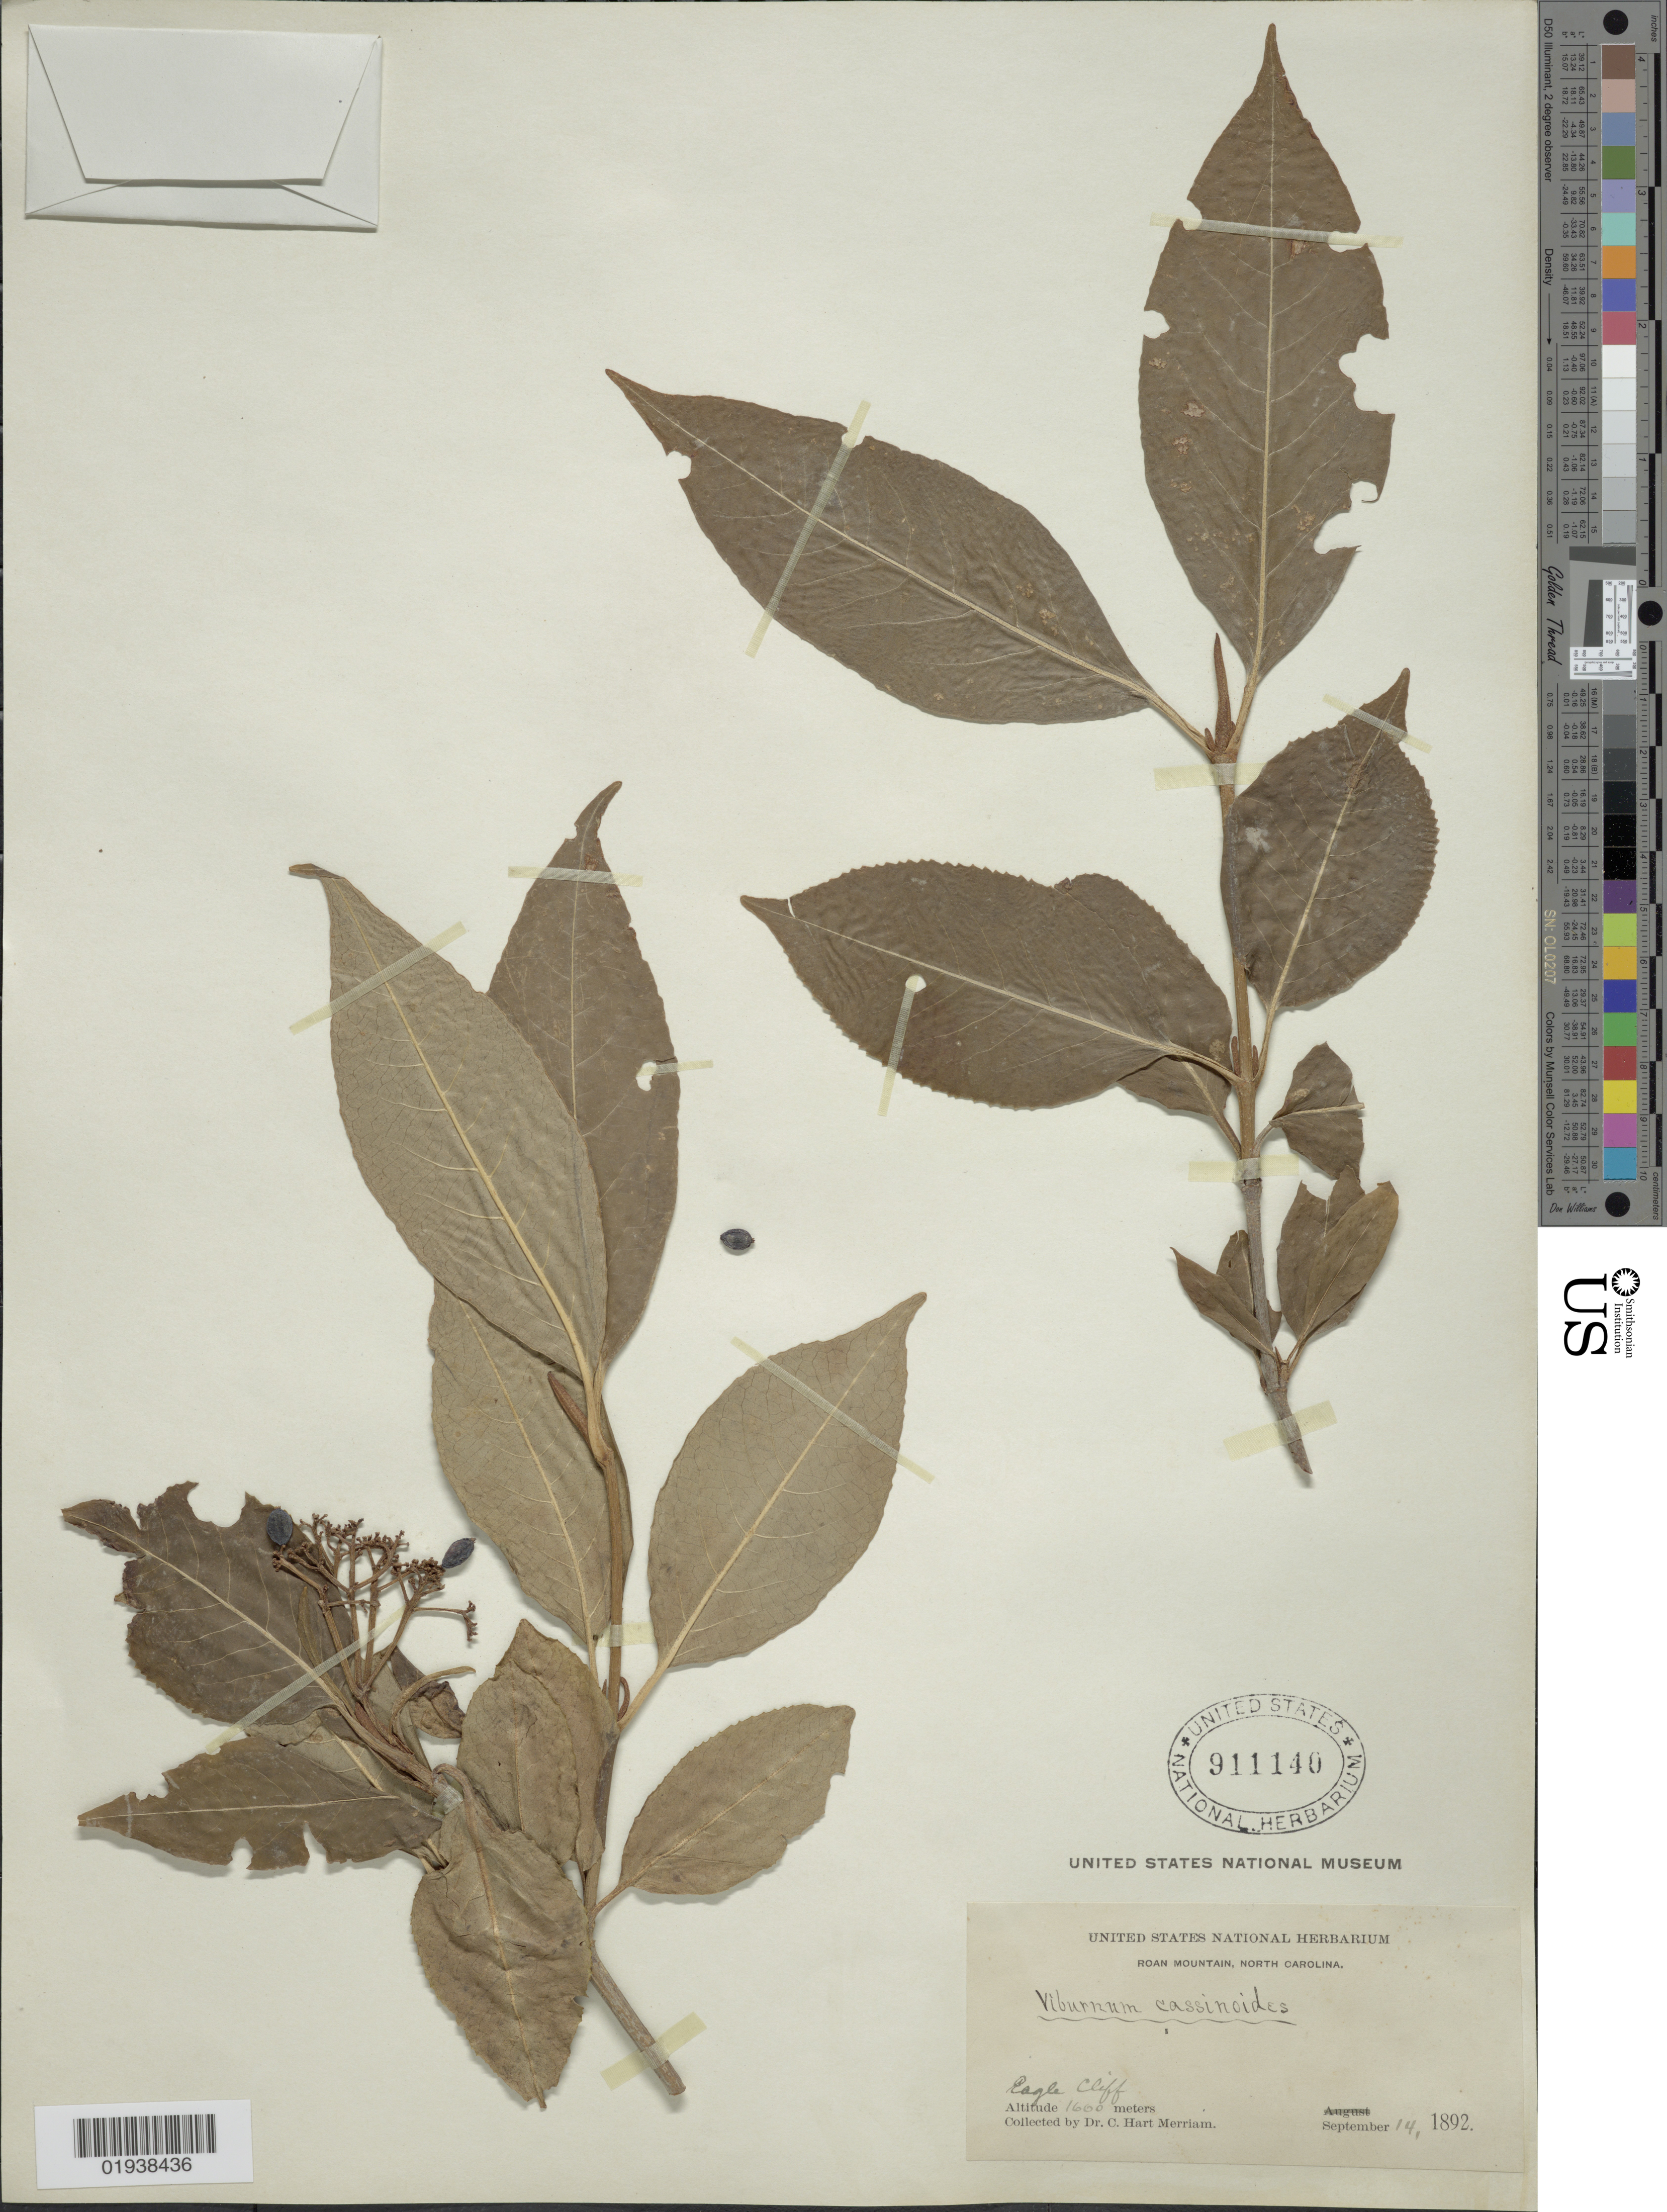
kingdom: Plantae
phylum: Tracheophyta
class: Magnoliopsida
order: Dipsacales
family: Viburnaceae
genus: Viburnum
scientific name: Viburnum cassinoides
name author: L.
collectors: C. Merriam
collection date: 1892-09-14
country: United States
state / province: North Carolina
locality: Roan Mountain. Eagle Cliff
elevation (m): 1600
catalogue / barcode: US 911140